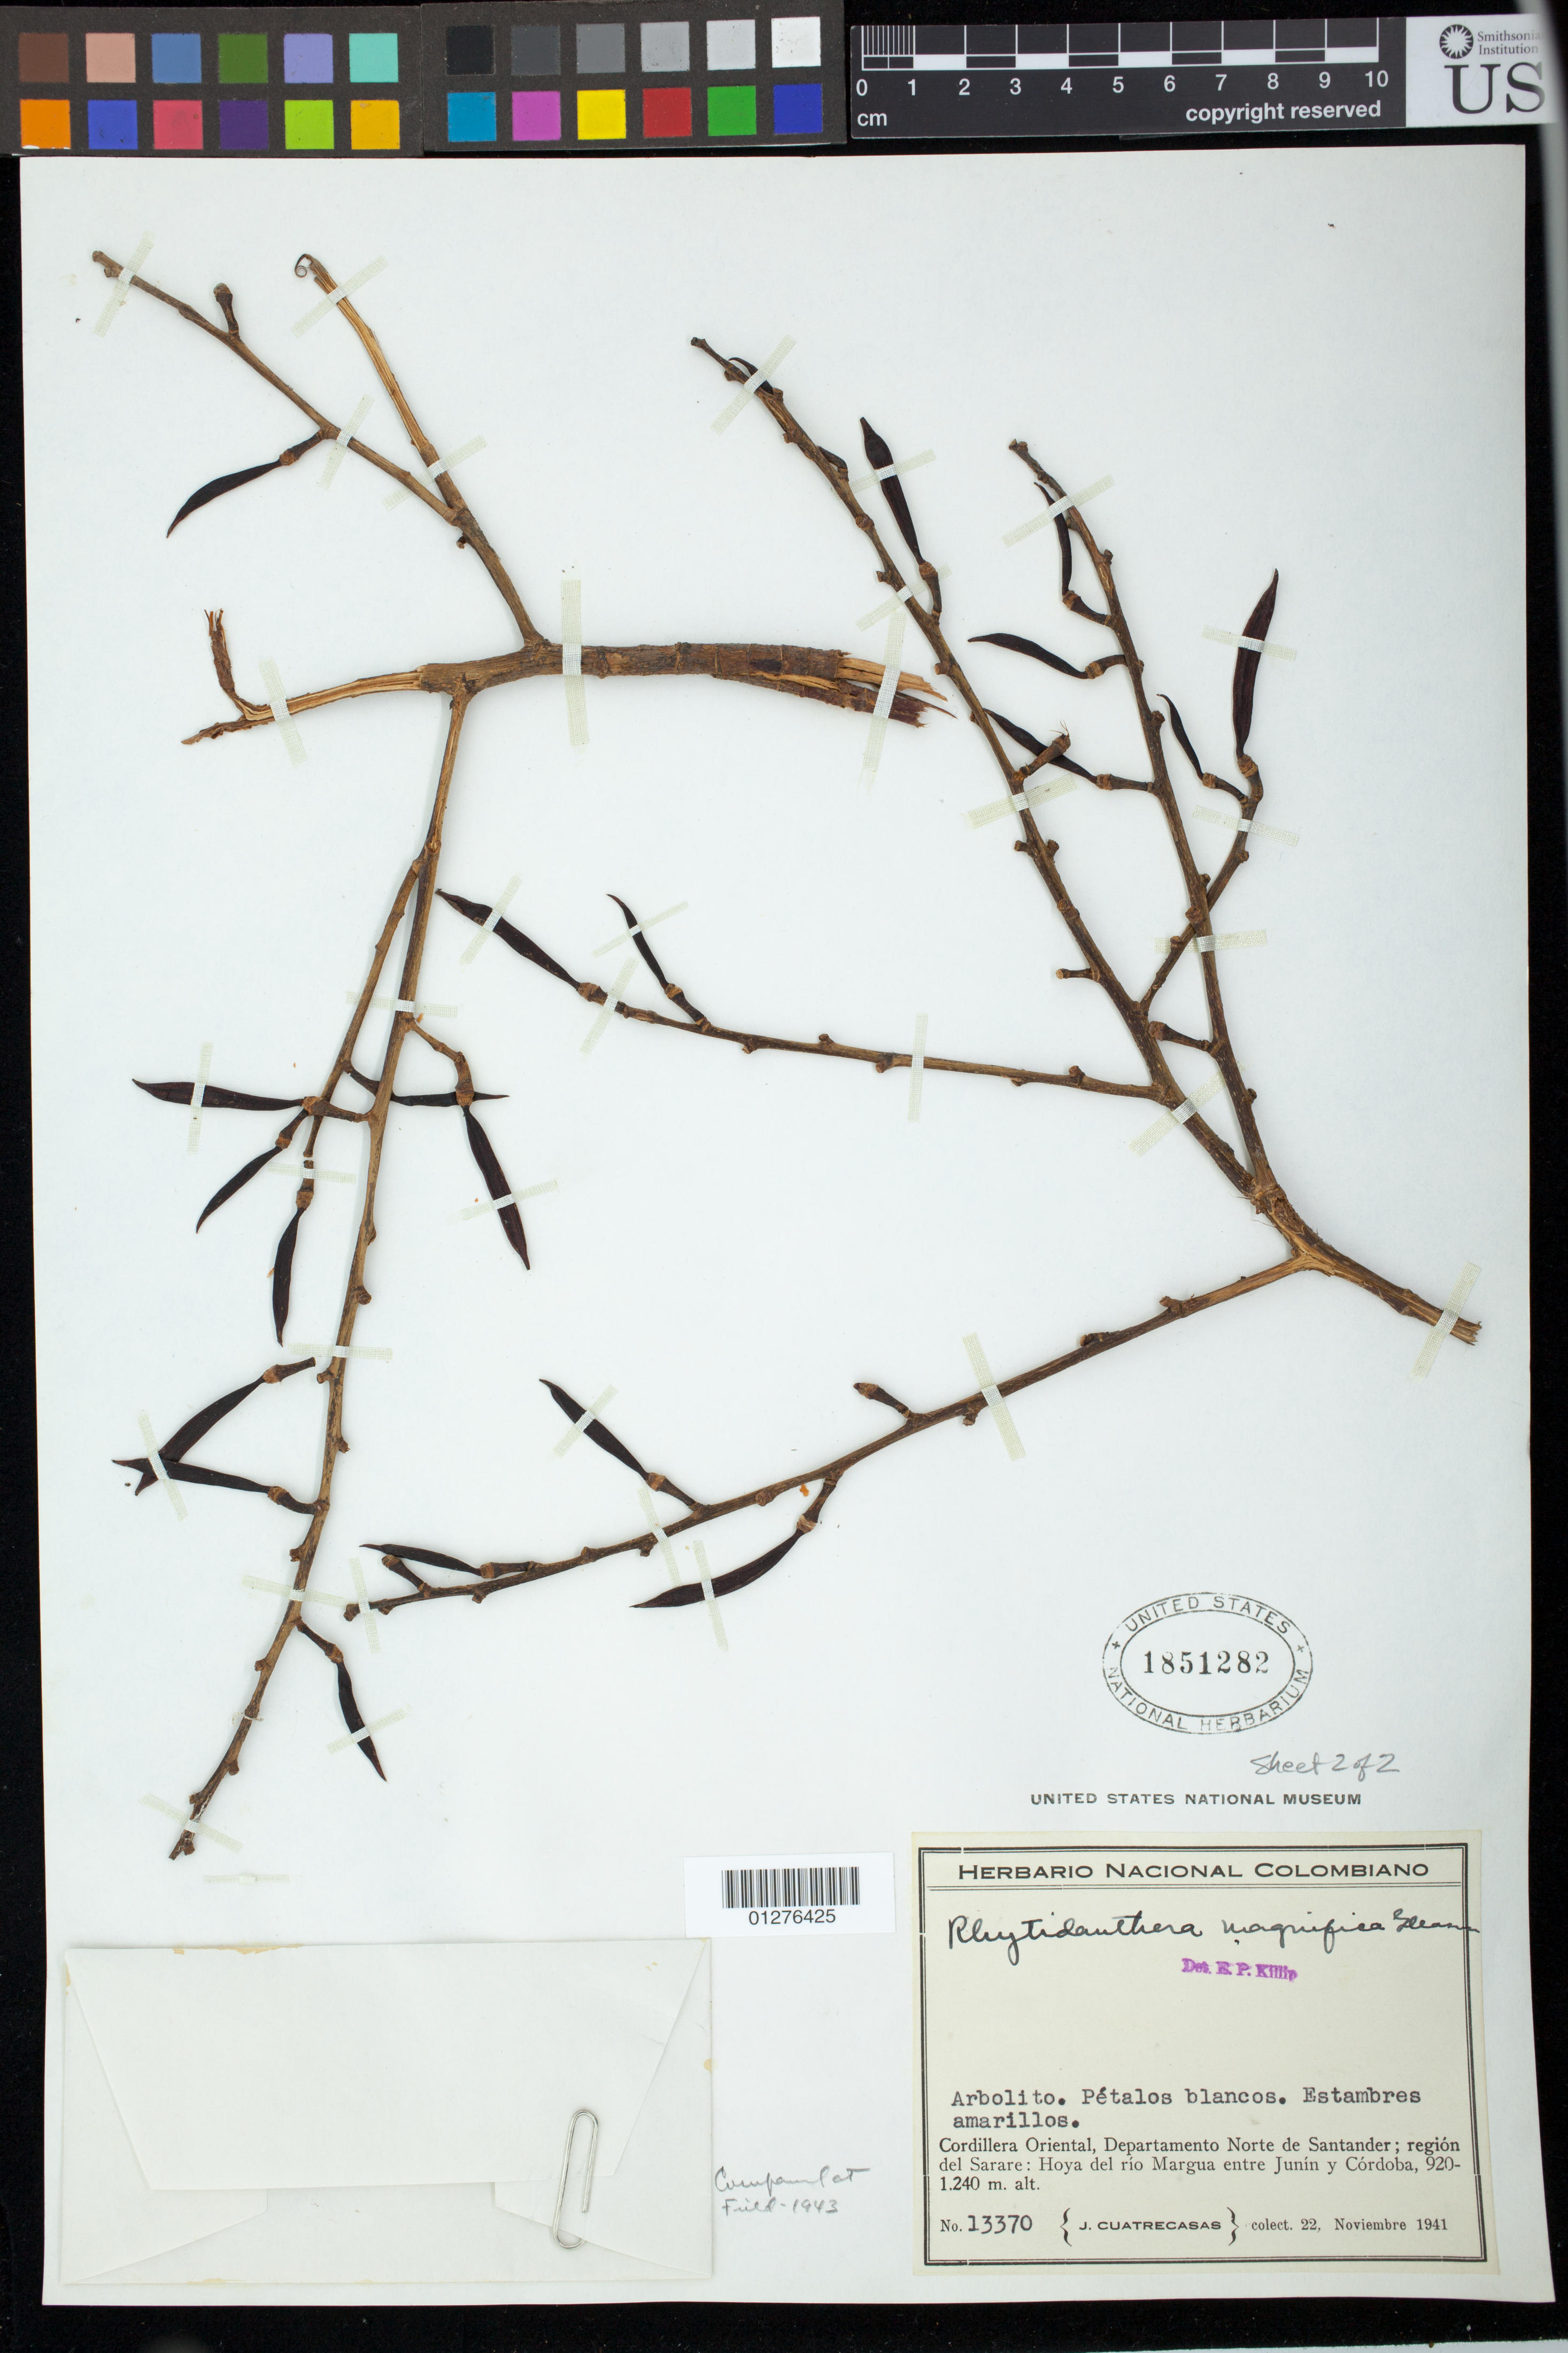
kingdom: Plantae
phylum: Tracheophyta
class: Magnoliopsida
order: Malpighiales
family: Ochnaceae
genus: Rhytidanthera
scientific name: Rhytidanthera splendida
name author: (Planch.) Tiegh.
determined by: Reinales, Sandra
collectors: J. Cuatrecasas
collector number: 13370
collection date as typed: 22 Nov 1941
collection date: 1941-11-22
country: Colombia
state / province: Norte de Santander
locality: Region del Sarare, Hoya del Rio Margua between Junin and Cordoba.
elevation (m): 920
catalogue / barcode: US 1851282